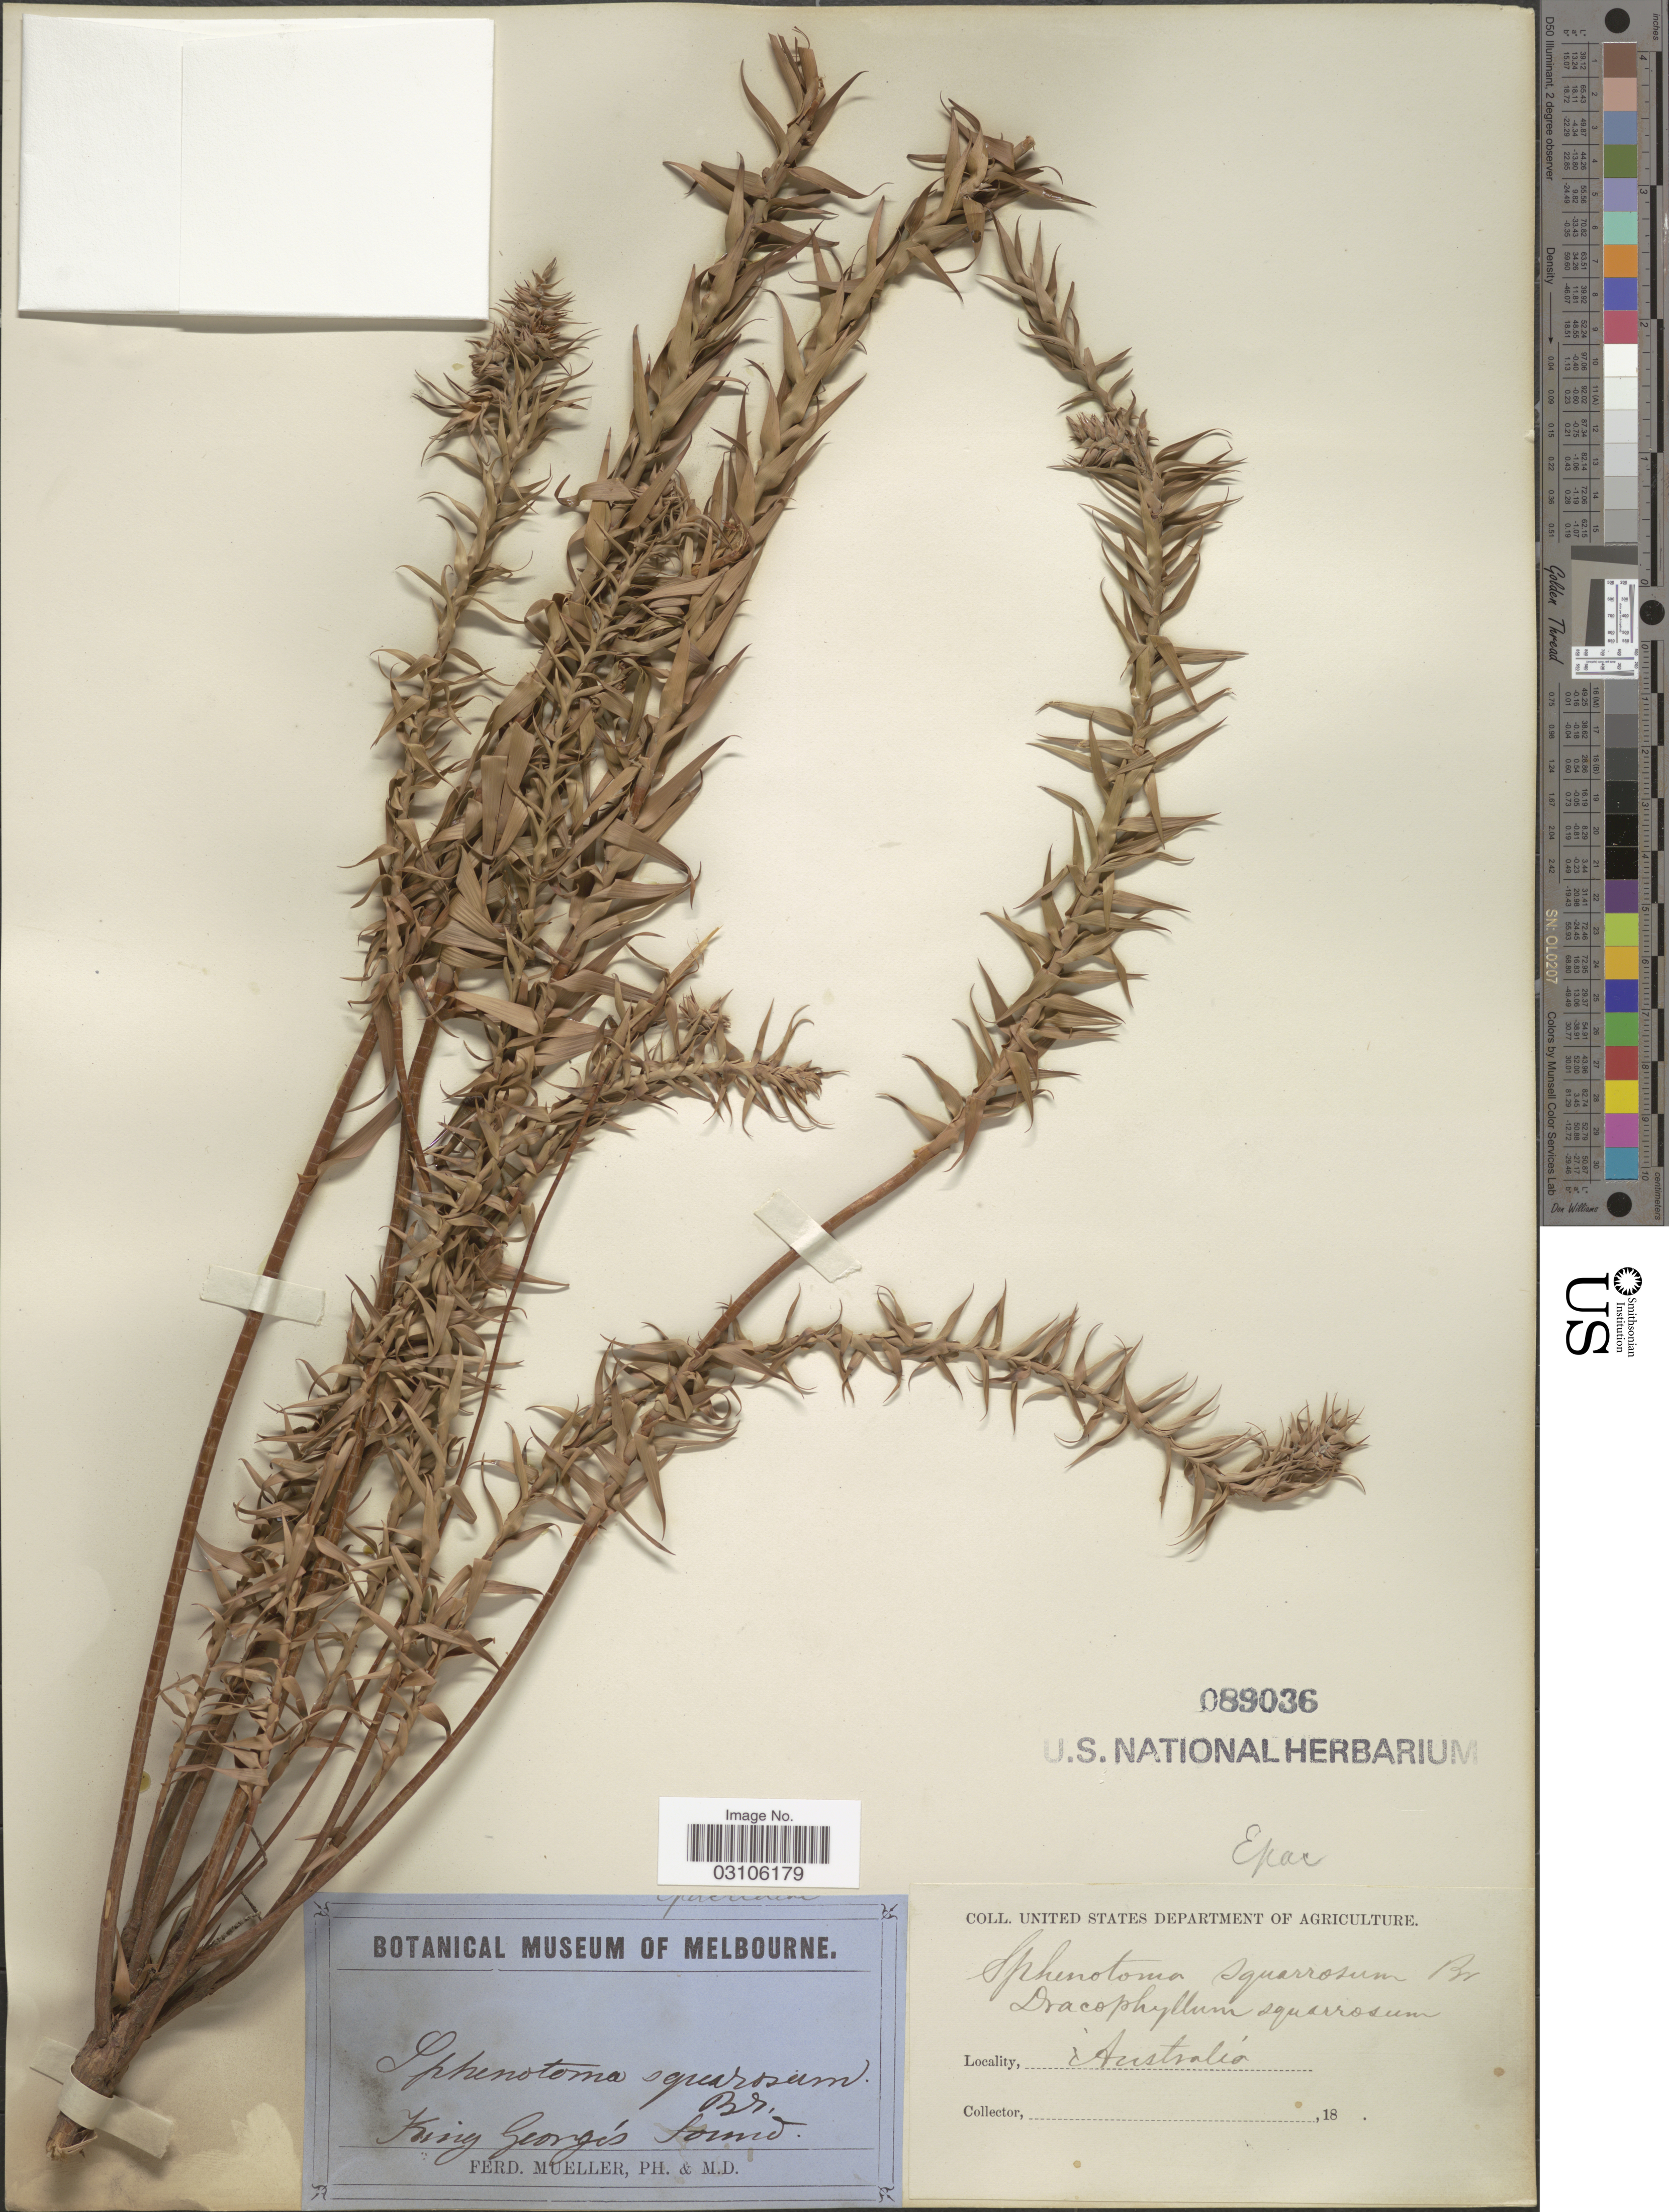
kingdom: Plantae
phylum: Tracheophyta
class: Magnoliopsida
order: Ericales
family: Ericaceae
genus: Sphenotoma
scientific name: Sphenotoma squarrosa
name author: G. Don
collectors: F. Mueller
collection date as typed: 18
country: Australia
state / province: Western Australia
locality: King George's Sound.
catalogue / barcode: US 89036